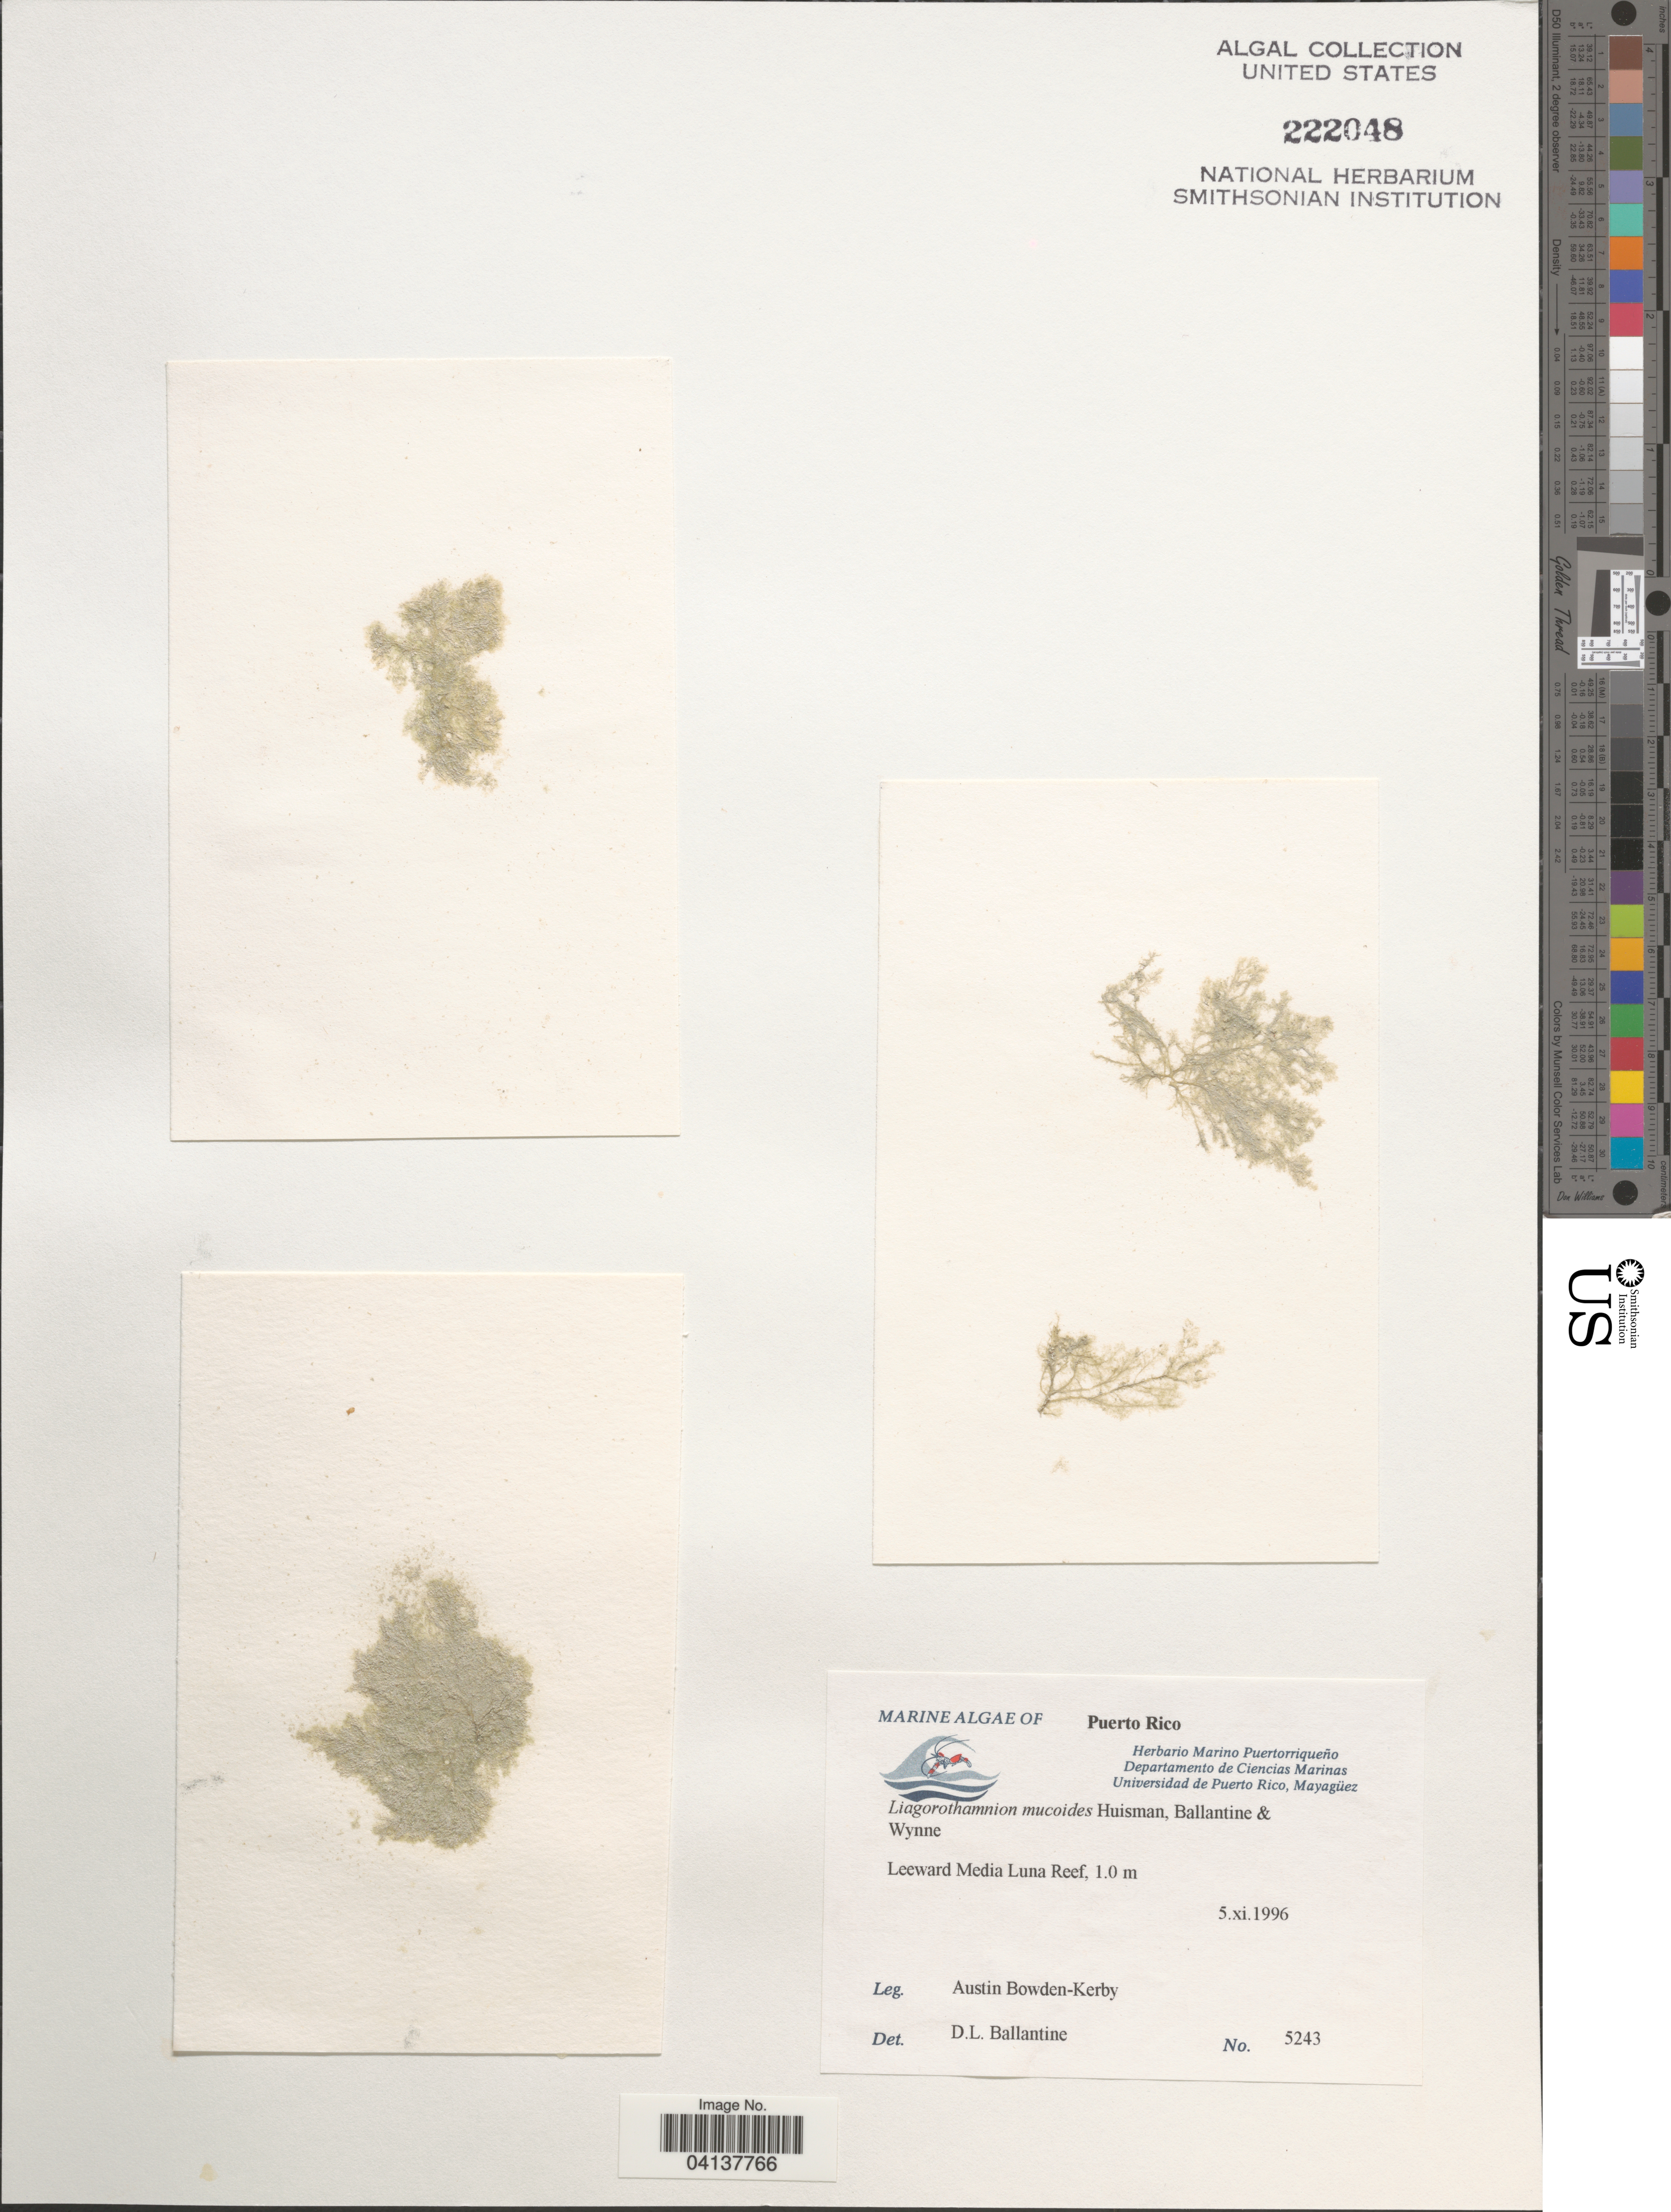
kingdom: Plantae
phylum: Rhodophyta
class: Florideophyceae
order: Ceramiales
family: Ceramiaceae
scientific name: Liagorothamnion mucoides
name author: Huisman et al.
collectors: A. Bowden-Kerby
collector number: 5243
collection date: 1996-11-05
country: Puerto Rico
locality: Leeward Media Luna Reef.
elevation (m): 1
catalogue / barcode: US 222048